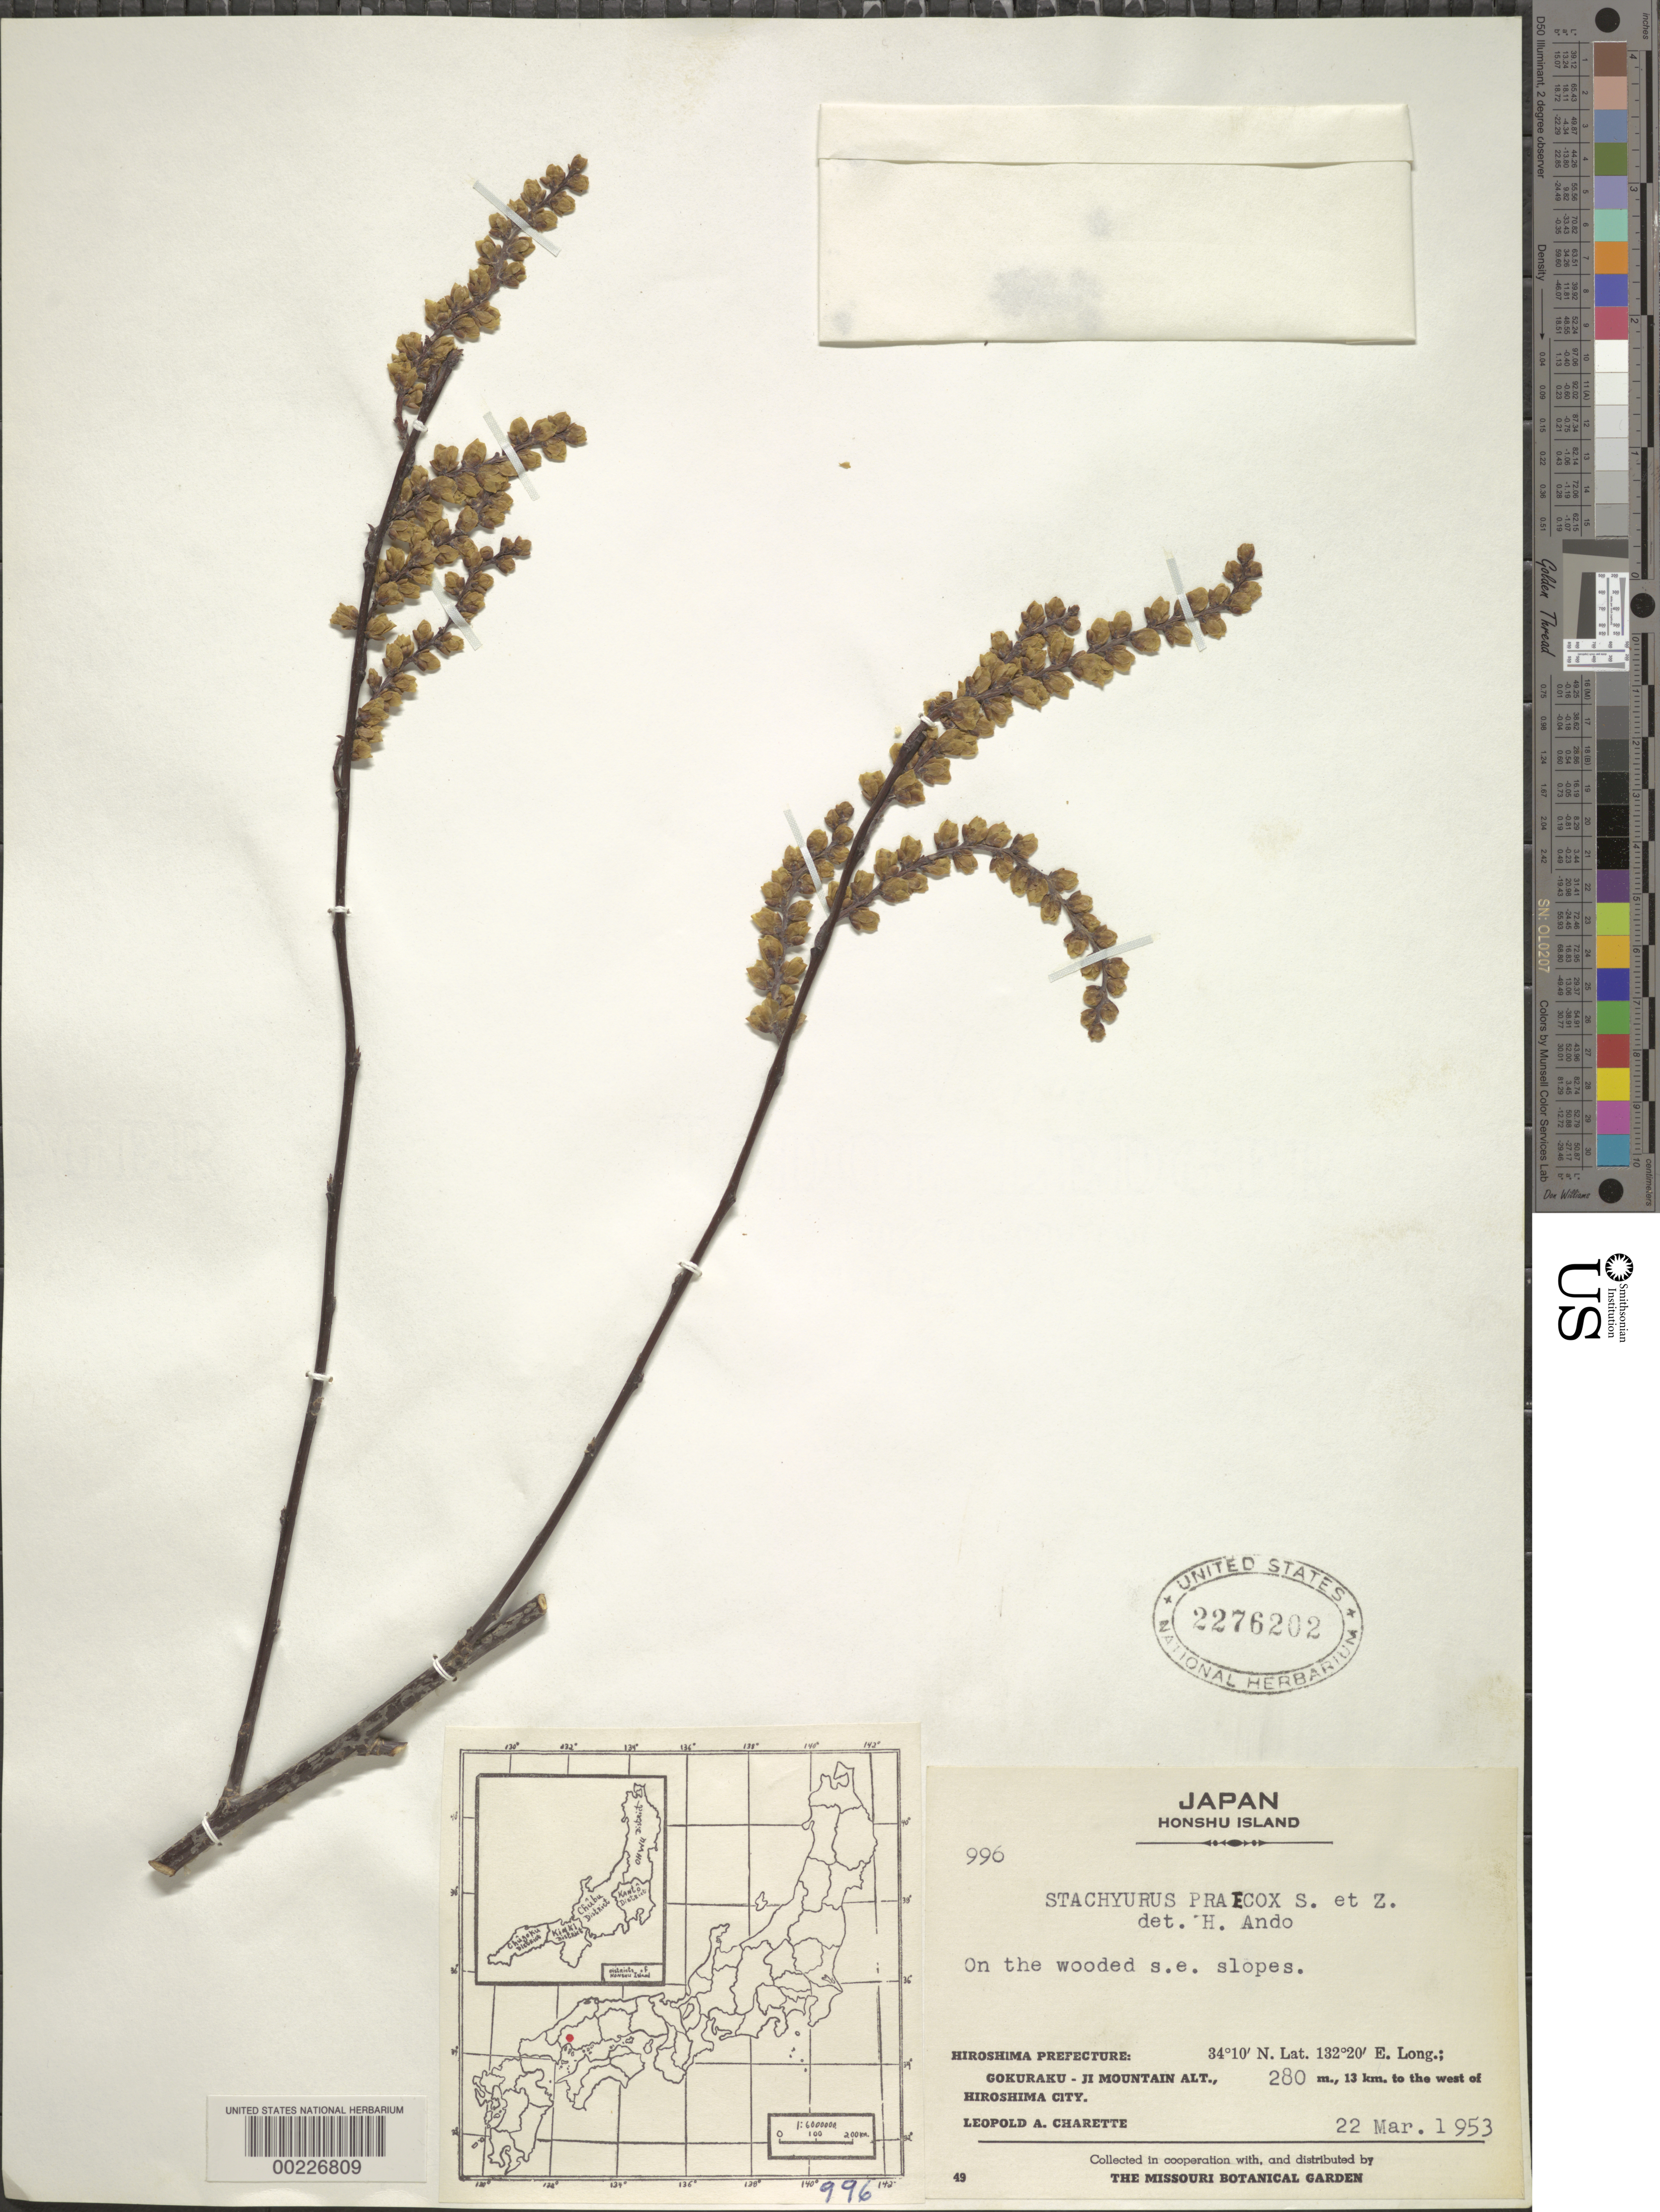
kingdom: Plantae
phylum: Tracheophyta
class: Magnoliopsida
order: Crossosomatales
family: Stachyuraceae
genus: Stachyurus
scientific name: Stachyurus praecox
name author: Siebold & Zucc.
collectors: L. A. Charette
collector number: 996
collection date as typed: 22 Mar 1953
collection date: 1953-03-22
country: Japan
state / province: Hirosima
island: Honshu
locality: Gokuraku-ji mountain, 13 km to the w of hiroshima city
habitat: Wooded se slopes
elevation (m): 280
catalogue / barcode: US 2276202